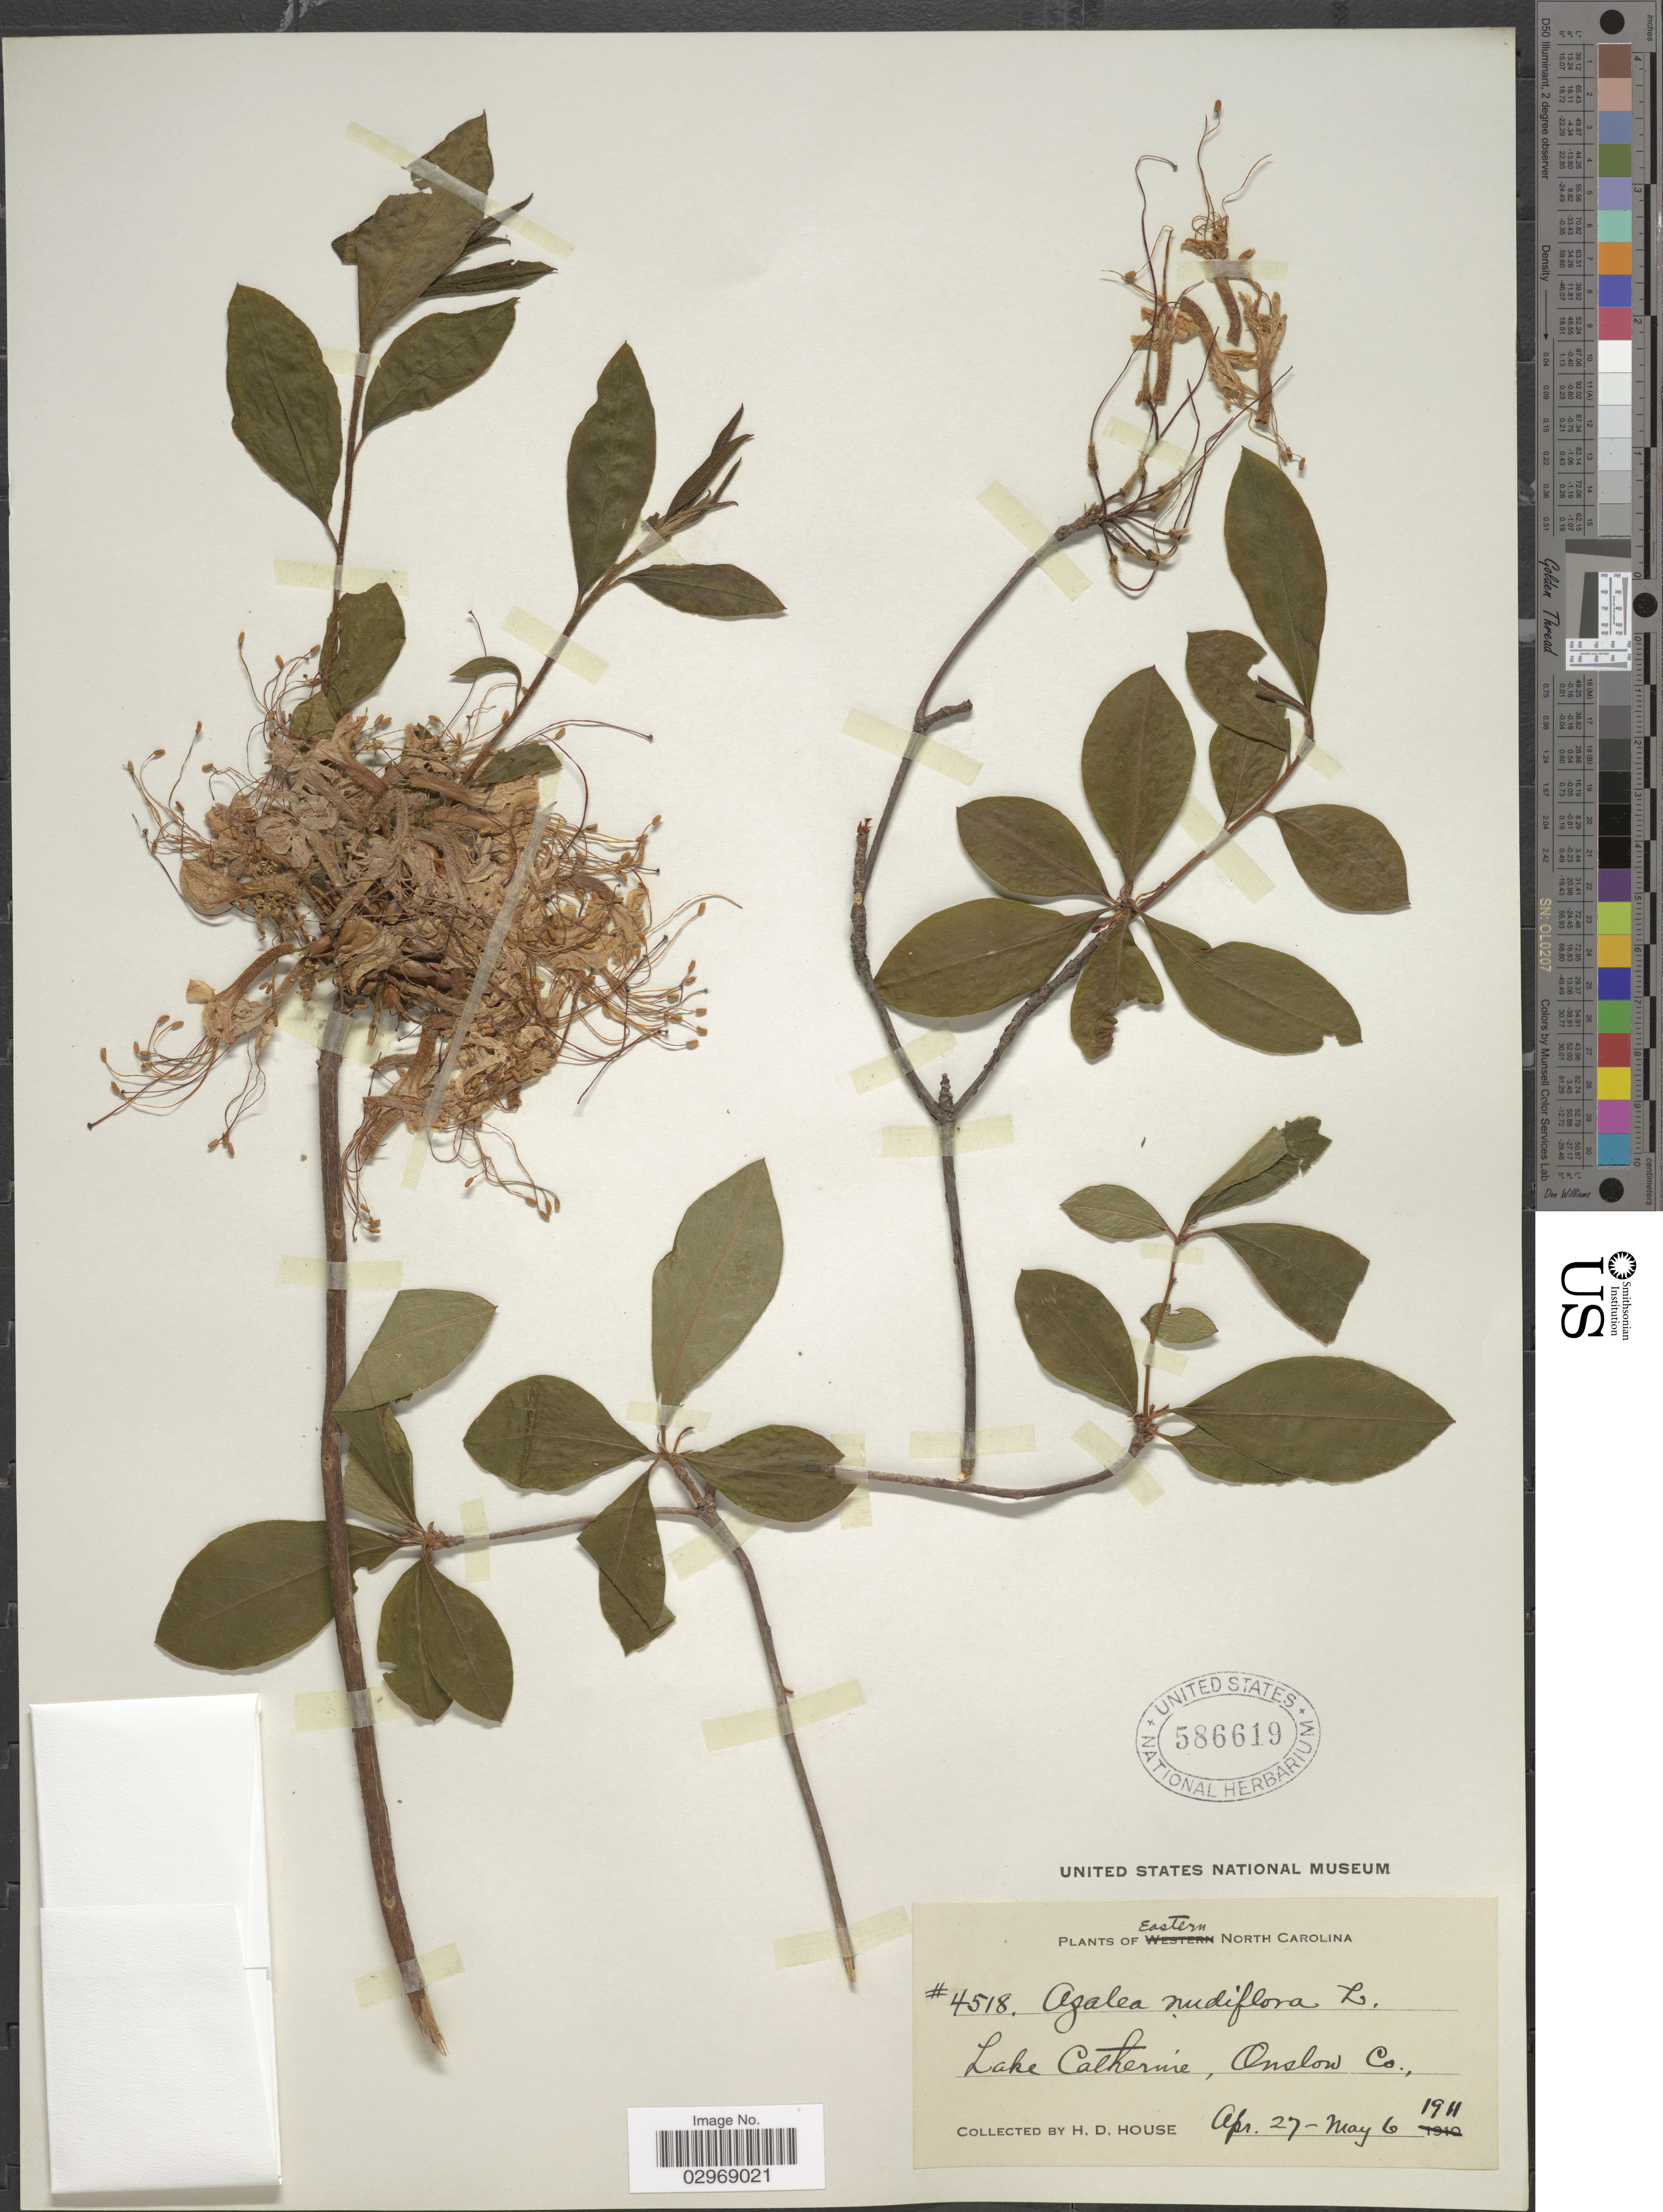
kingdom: Plantae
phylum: Tracheophyta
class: Magnoliopsida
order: Ericales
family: Ericaceae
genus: Rhododendron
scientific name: Rhododendron nudiflorum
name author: Torr.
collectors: H. D. House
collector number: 4518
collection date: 1911-04-27/1911-05-06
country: United States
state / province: North Carolina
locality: Eastern North Carolina. Lake Catherine, Onslow Co.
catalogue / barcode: US 586619